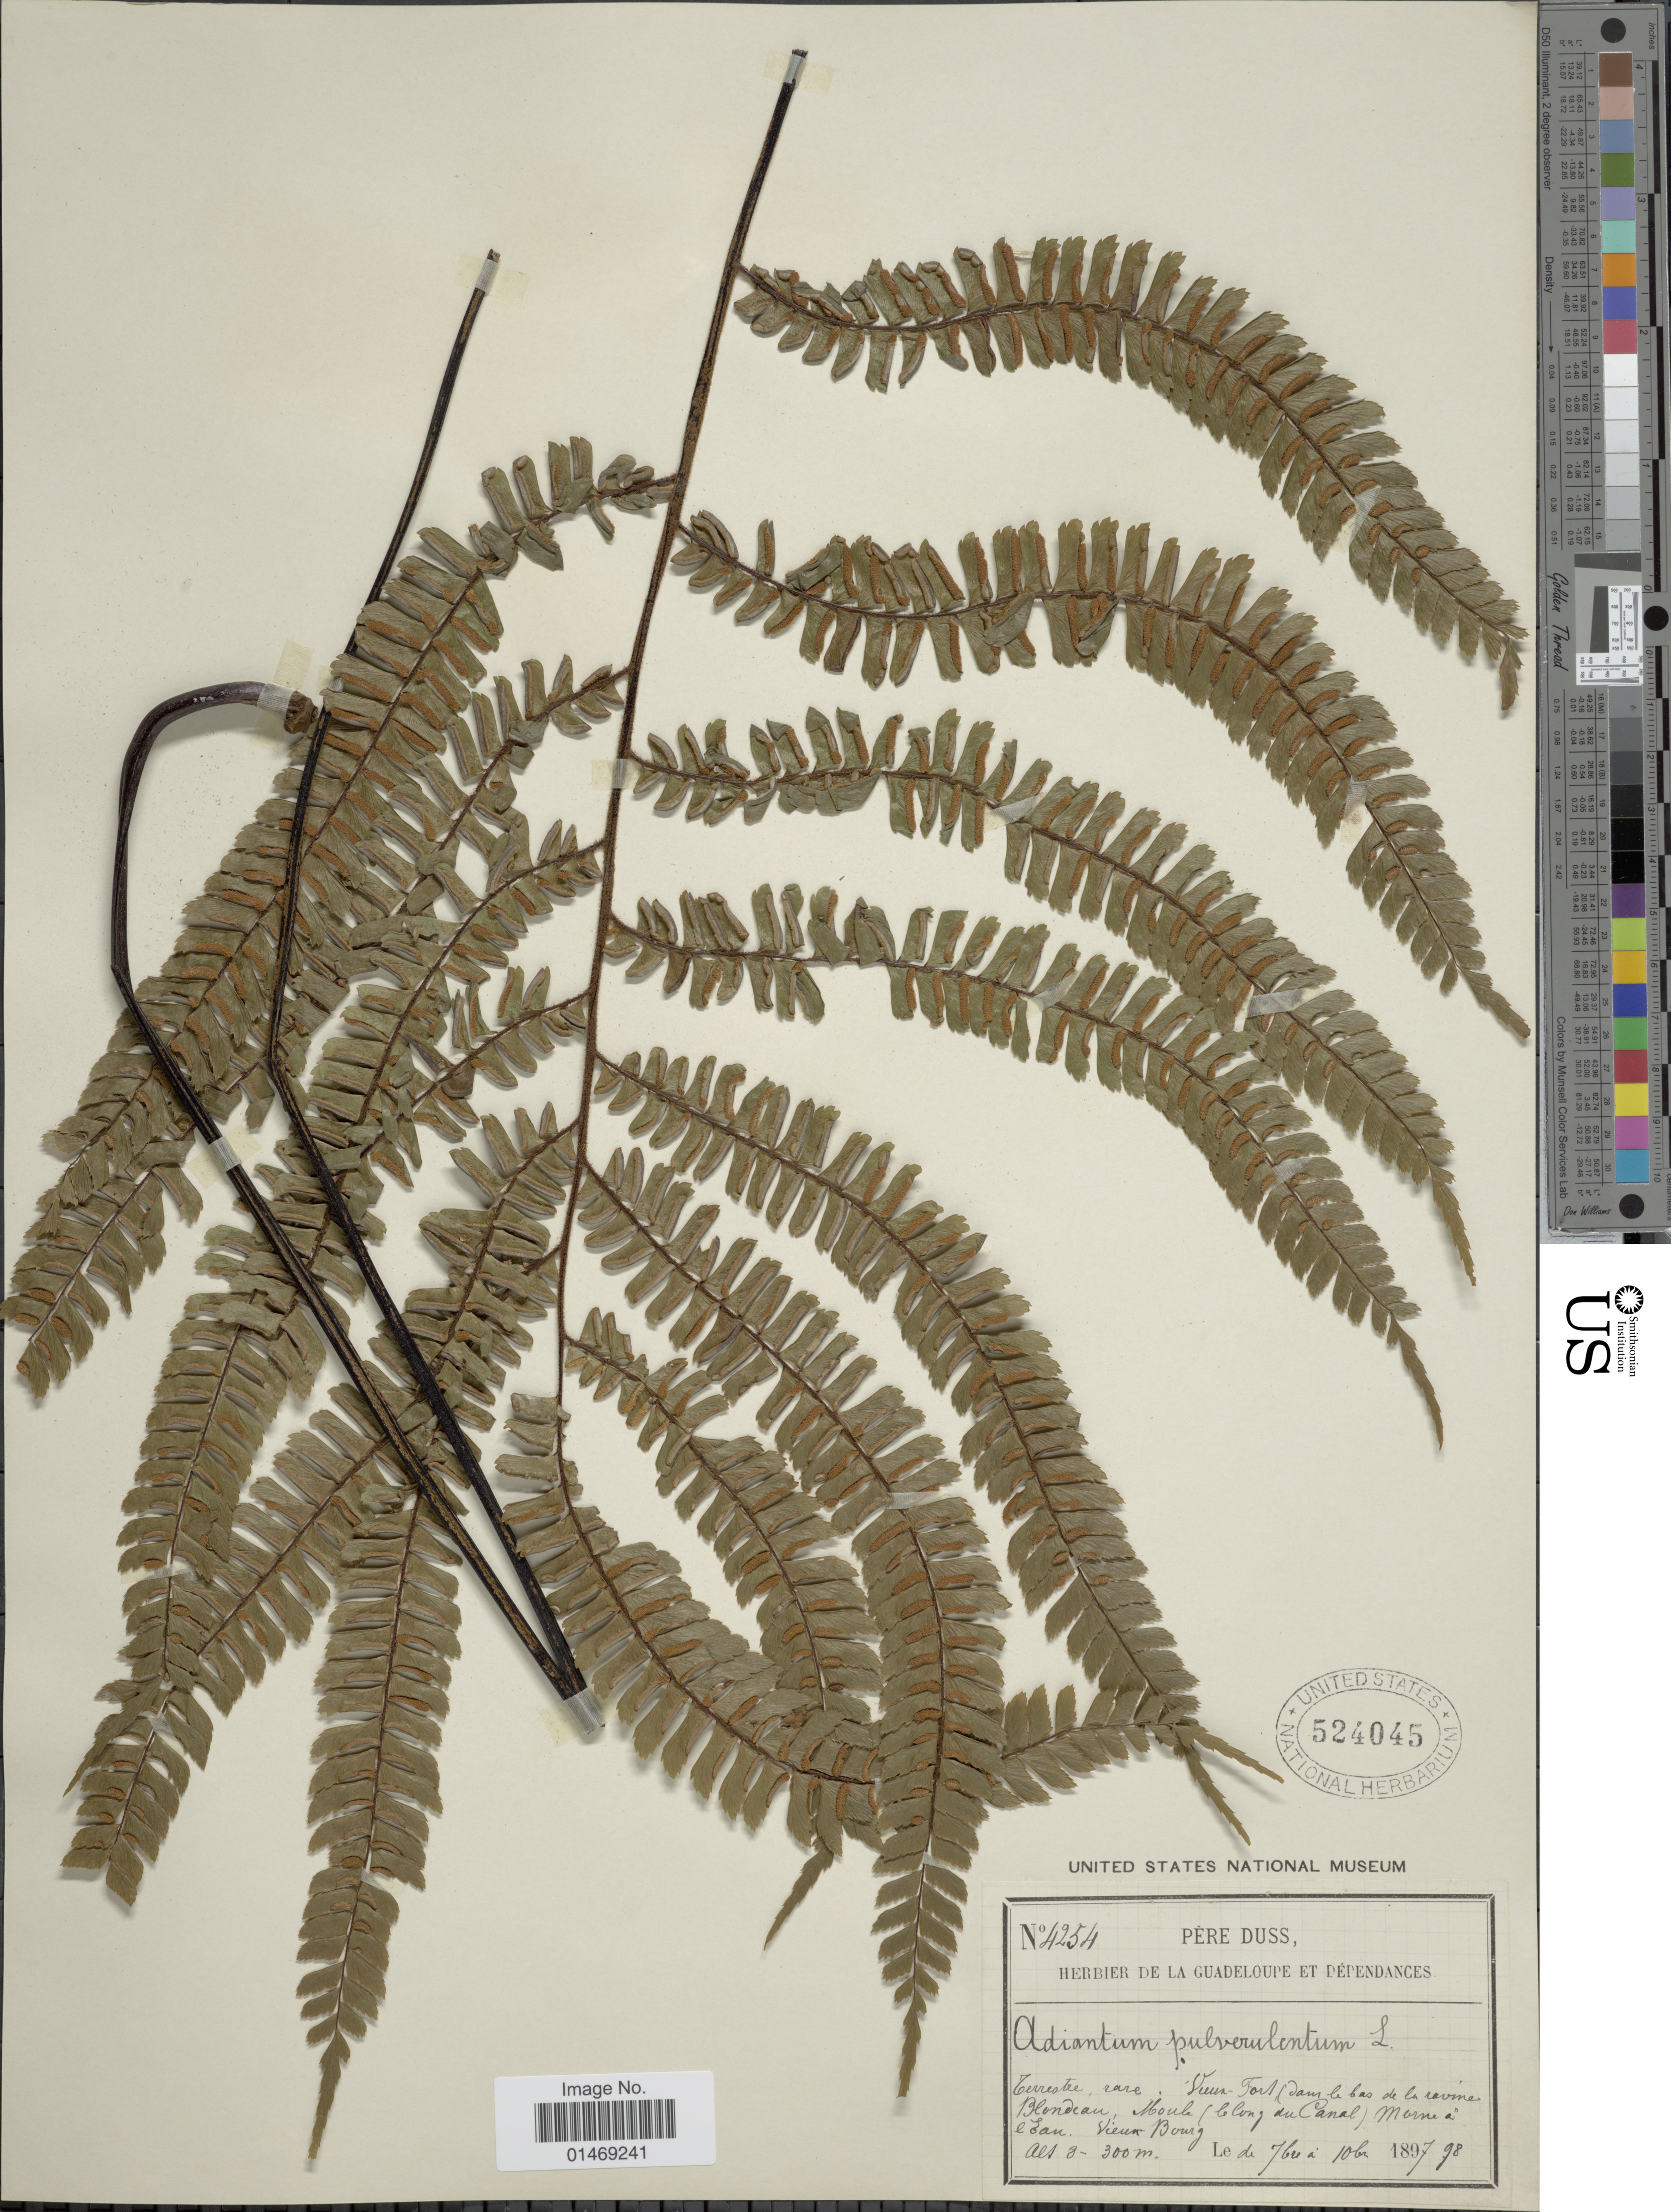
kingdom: Plantae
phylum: Tracheophyta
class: Polypodiopsida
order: Polypodiales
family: Pteridaceae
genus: Adiantum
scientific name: Adiantum pulverulentum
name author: L.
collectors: Père Duss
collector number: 4254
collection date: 1897-10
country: Guadeloupe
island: Basse-Terre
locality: Vieux-Fort, (dans le bas de la ravine, Blondeau, Moule (le long du Canal) Morne-à-l'Eau. Vieux-Bourg.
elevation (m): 8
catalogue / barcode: US 524045